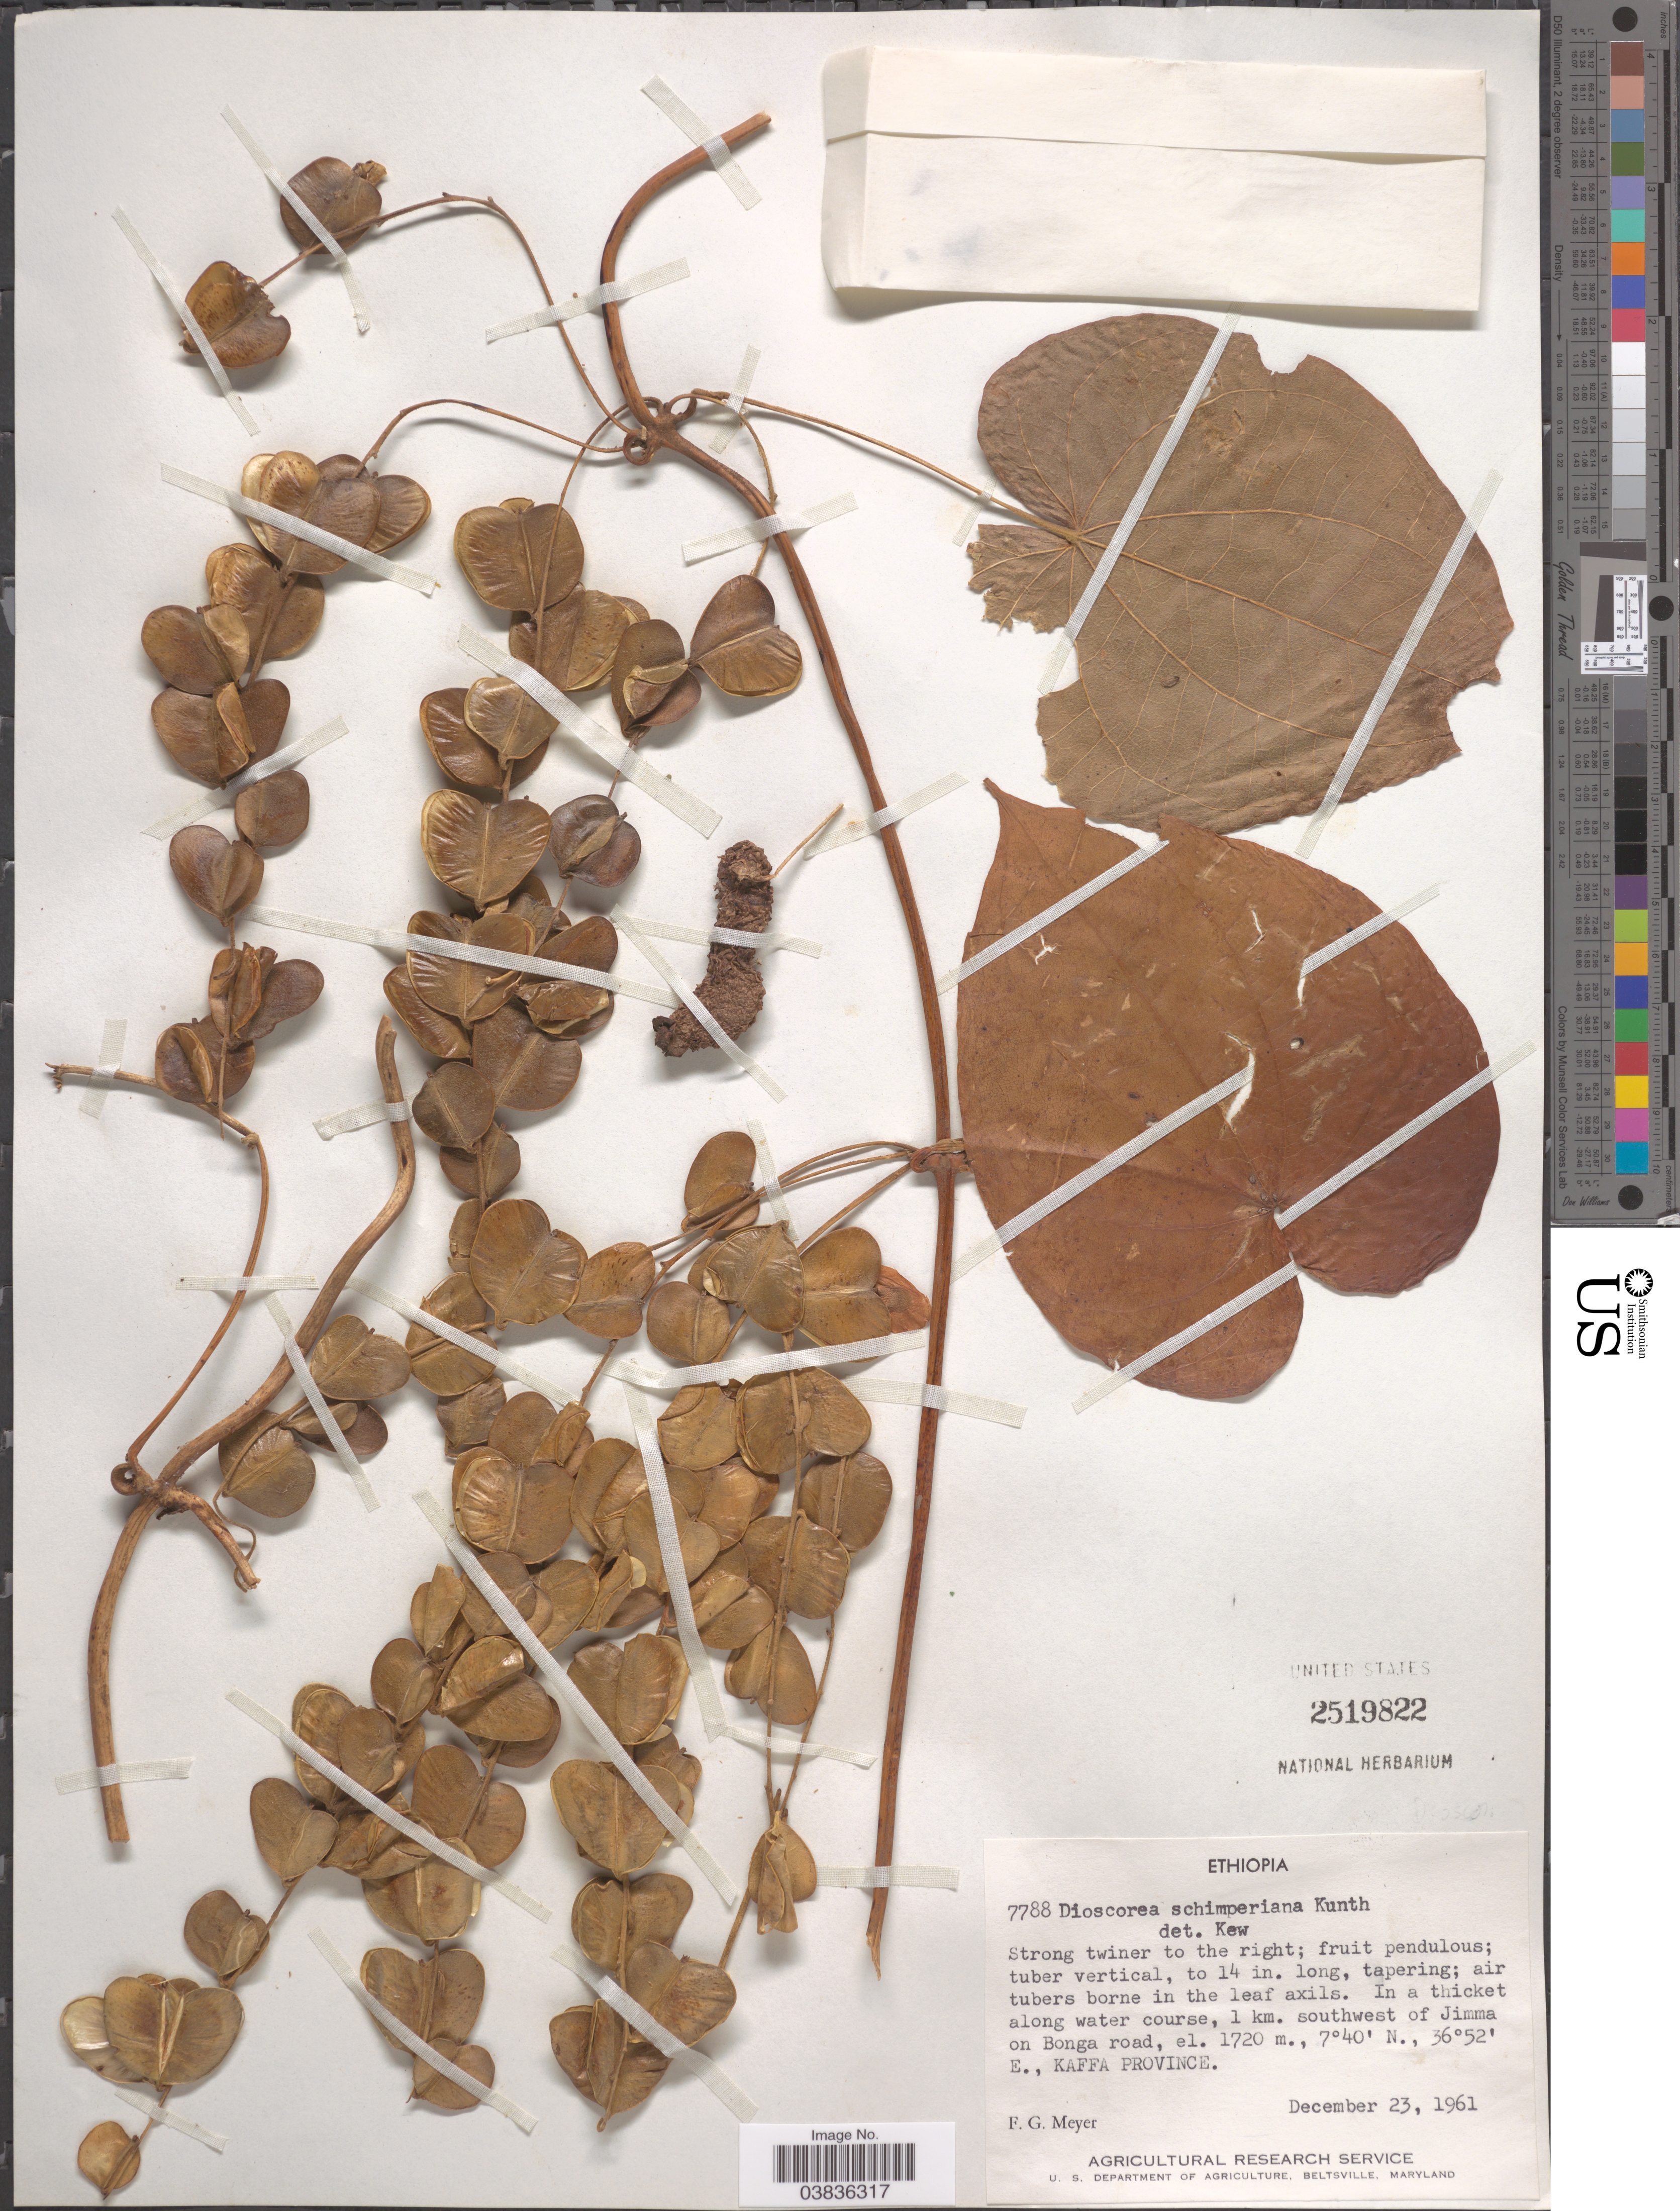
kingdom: Plantae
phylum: Tracheophyta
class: Liliopsida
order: Dioscoreales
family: Dioscoreaceae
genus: Dioscorea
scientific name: Dioscorea schimperiana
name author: Hochst. ex Kunth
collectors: F. G. Meyer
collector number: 7788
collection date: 1961-12-23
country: Ethiopia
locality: In a thicket along water course, 1 km. southwest of Jimma on Bonga road, Kaffa Province.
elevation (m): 1720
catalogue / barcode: US 2519822